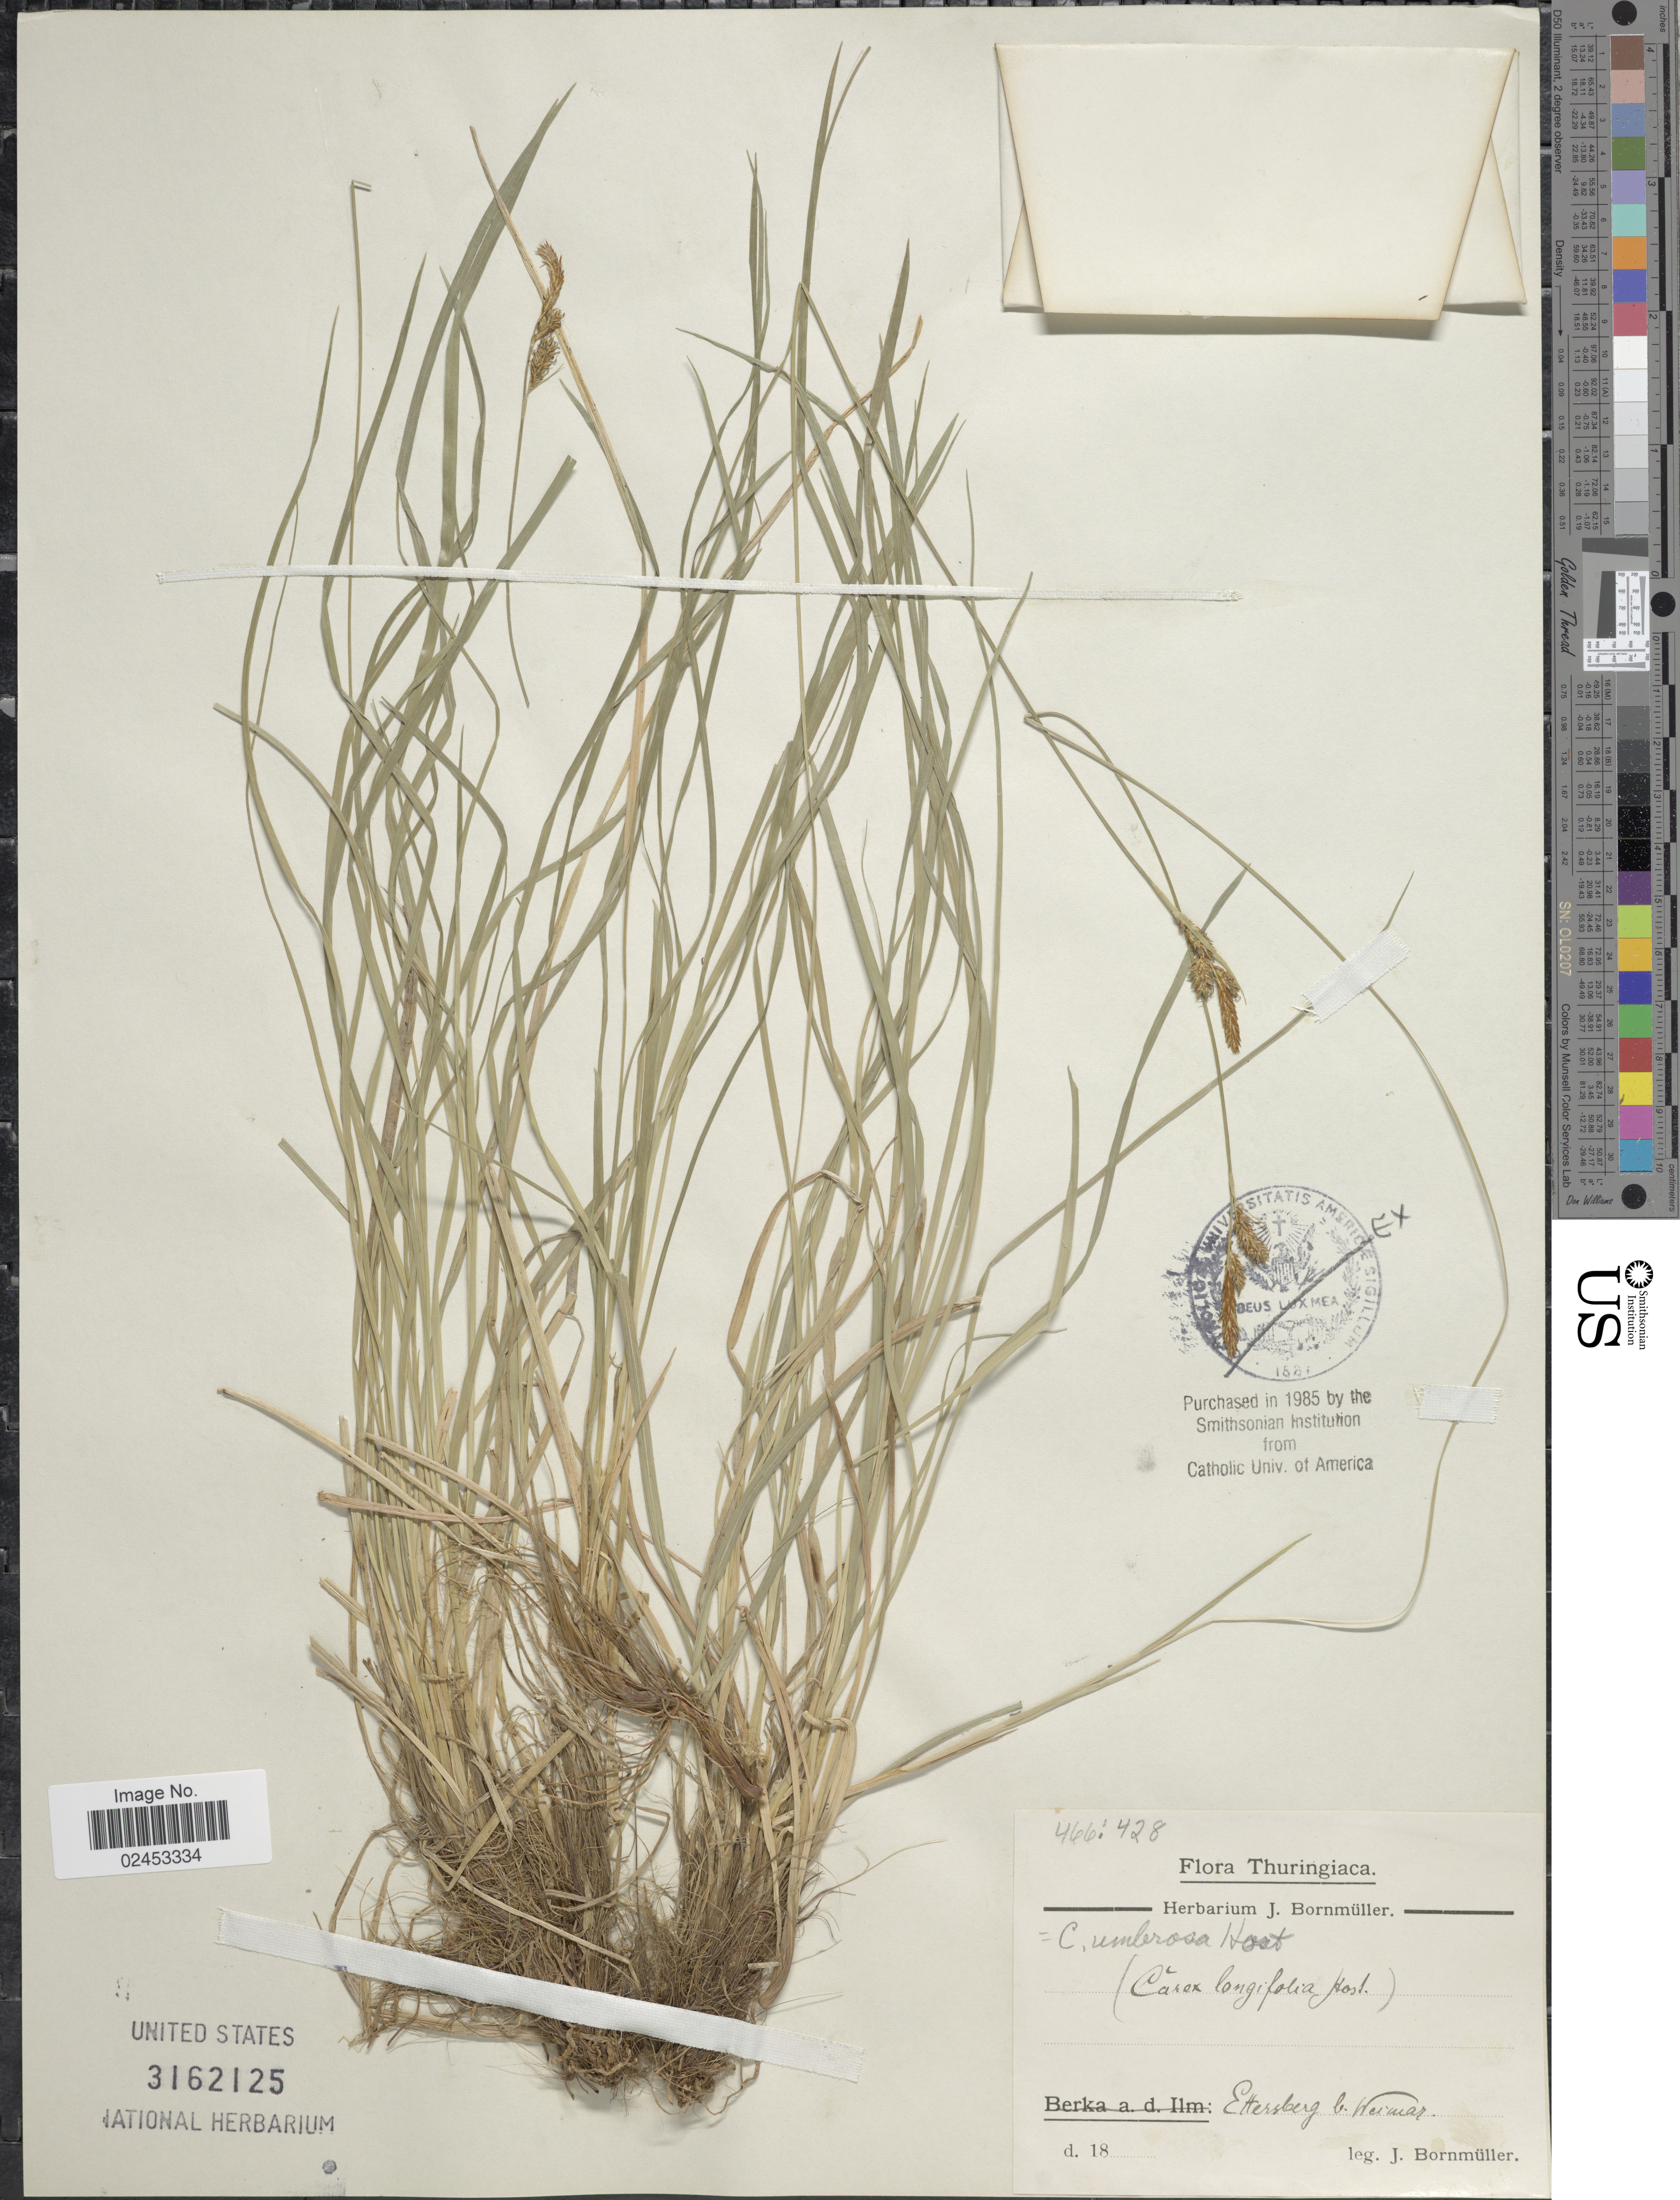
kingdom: Plantae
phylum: Tracheophyta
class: Liliopsida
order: Poales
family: Cyperaceae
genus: Carex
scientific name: Carex umbrosa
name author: Host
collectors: J. Bornmüller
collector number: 466:428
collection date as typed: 18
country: Germany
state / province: Thuringia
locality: Thuringiaca, Ehersberg b. Weimar [interpreted]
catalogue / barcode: US 3162125